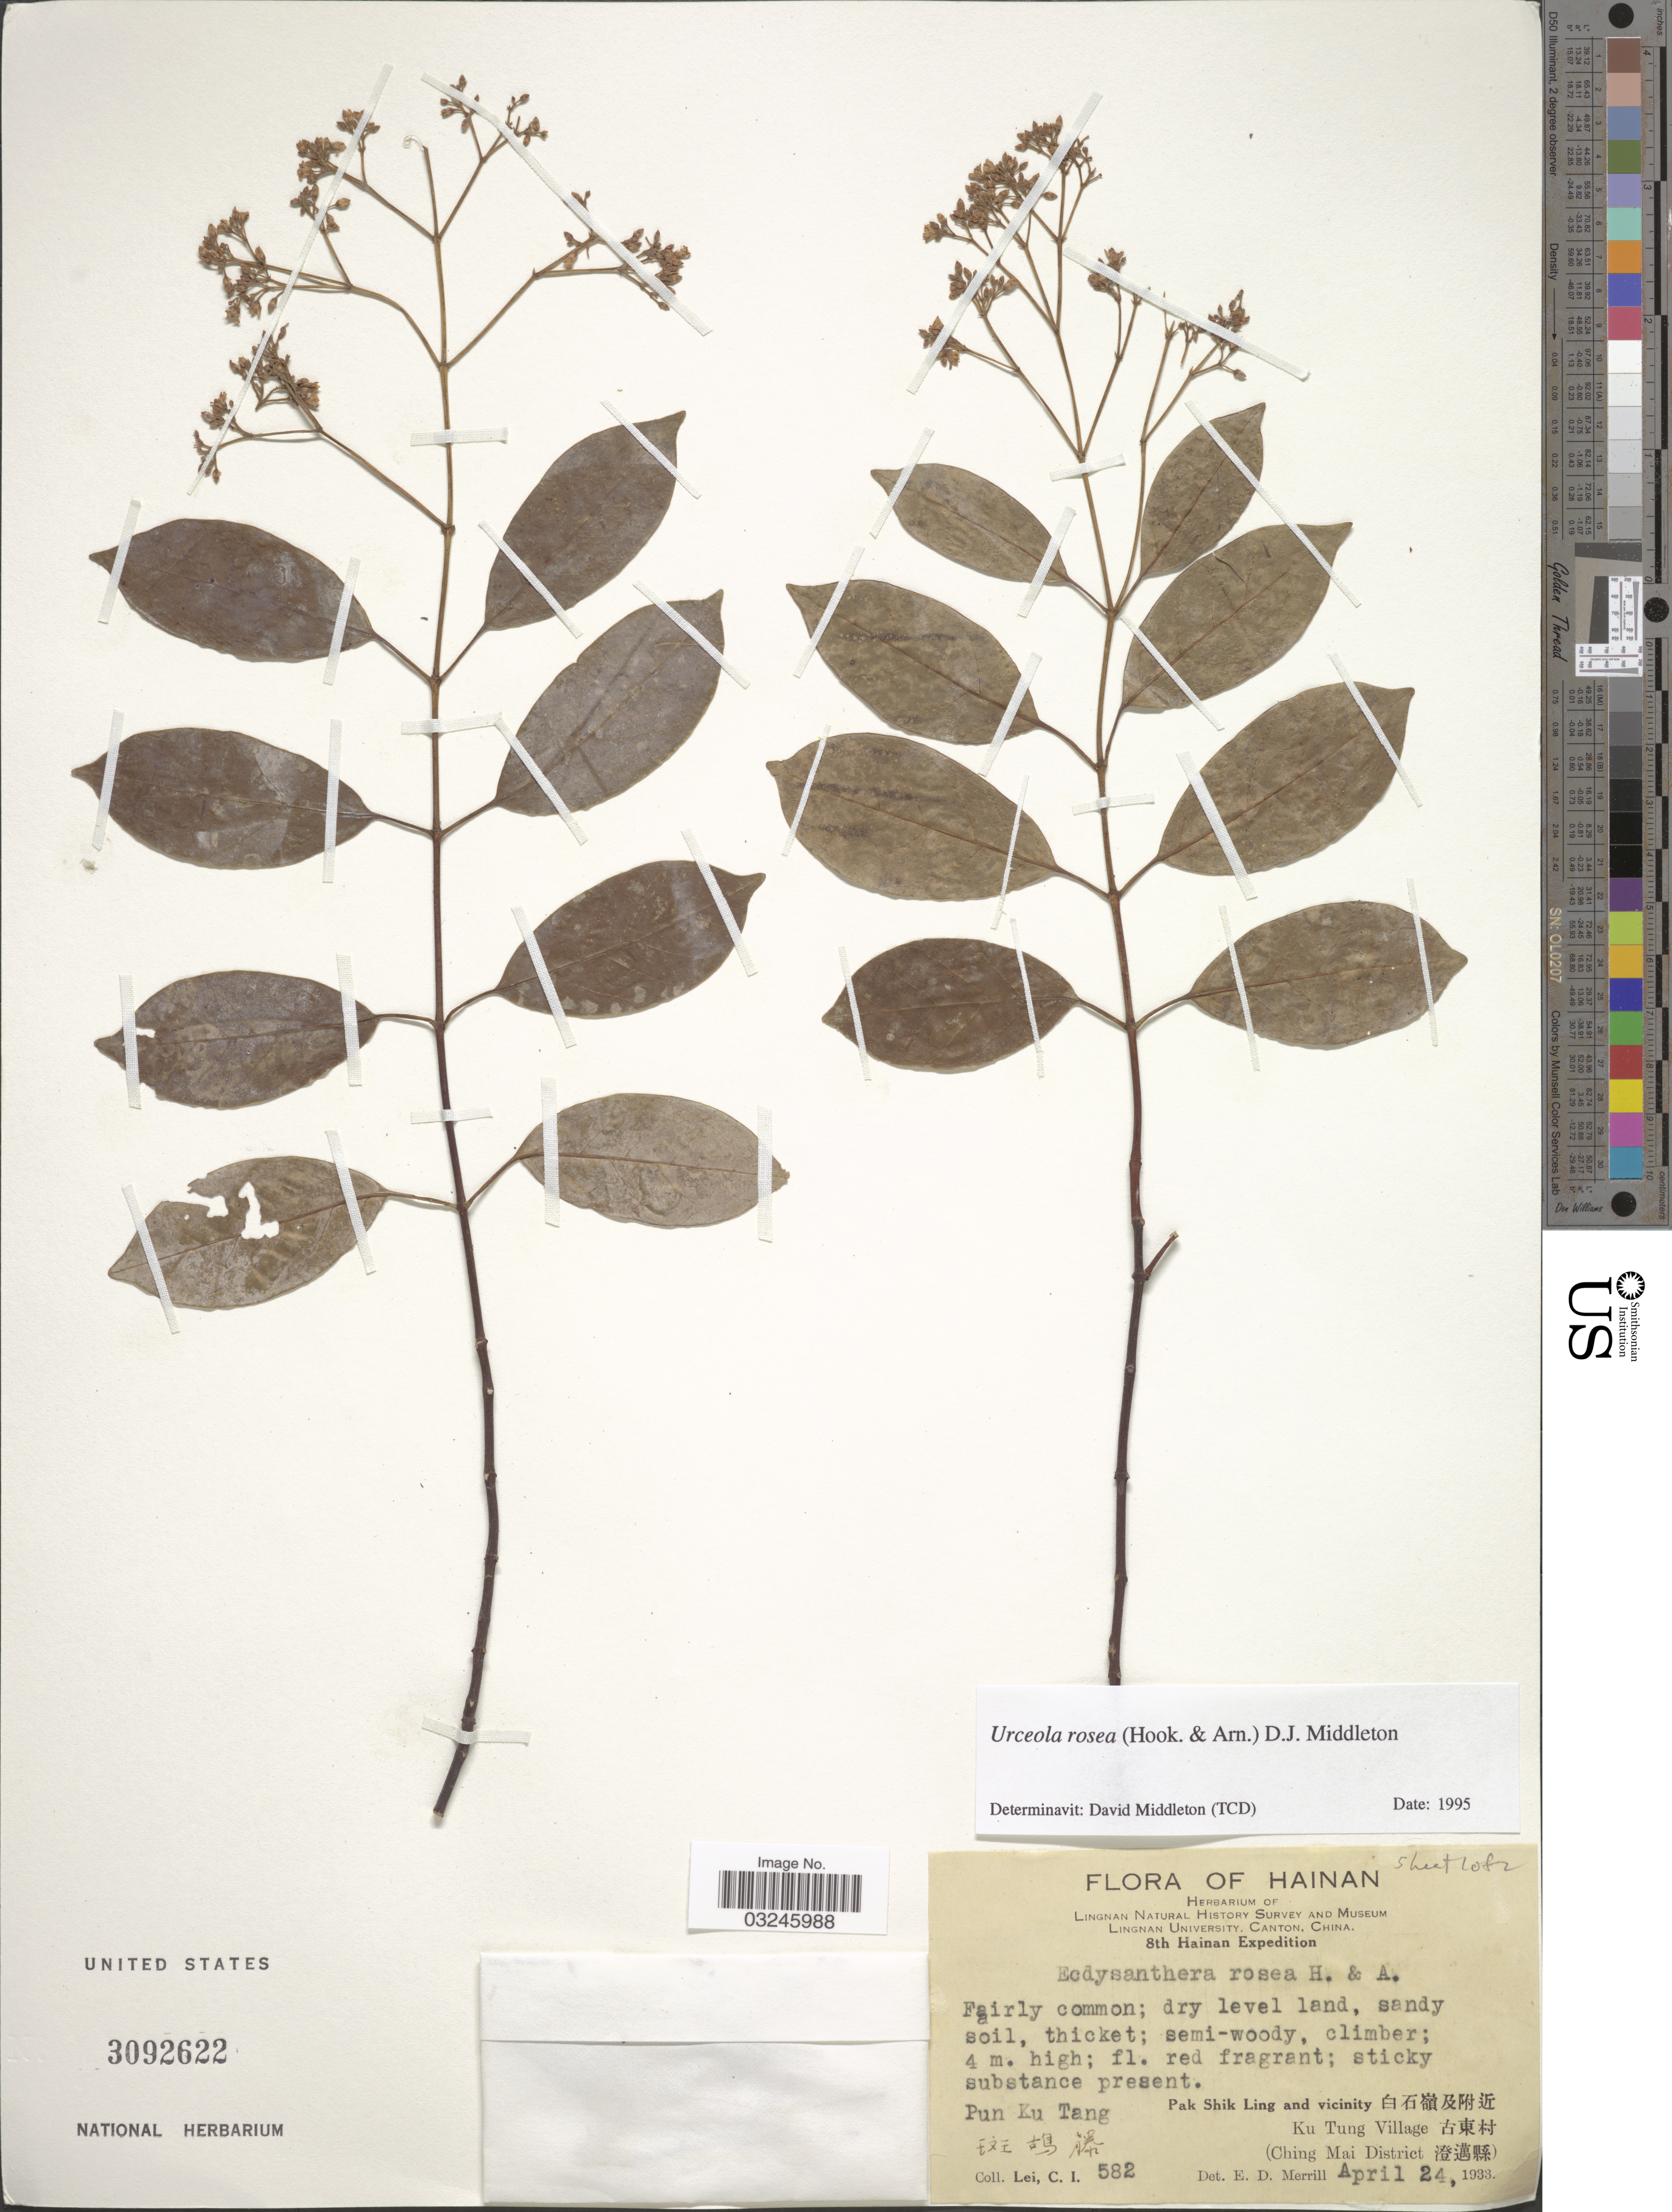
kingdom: Plantae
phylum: Tracheophyta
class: Magnoliopsida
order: Gentianales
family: Apocynaceae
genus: Urceola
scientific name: Urceola rosea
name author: Hook. & Arn.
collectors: C. I. Lei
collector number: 582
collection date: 1933-04-24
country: China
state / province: Hainan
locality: Pun Ku Tang, Pak Shik Ling and vicinity, Ku Tung Village (Ching Mai District).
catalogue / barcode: US 3092622